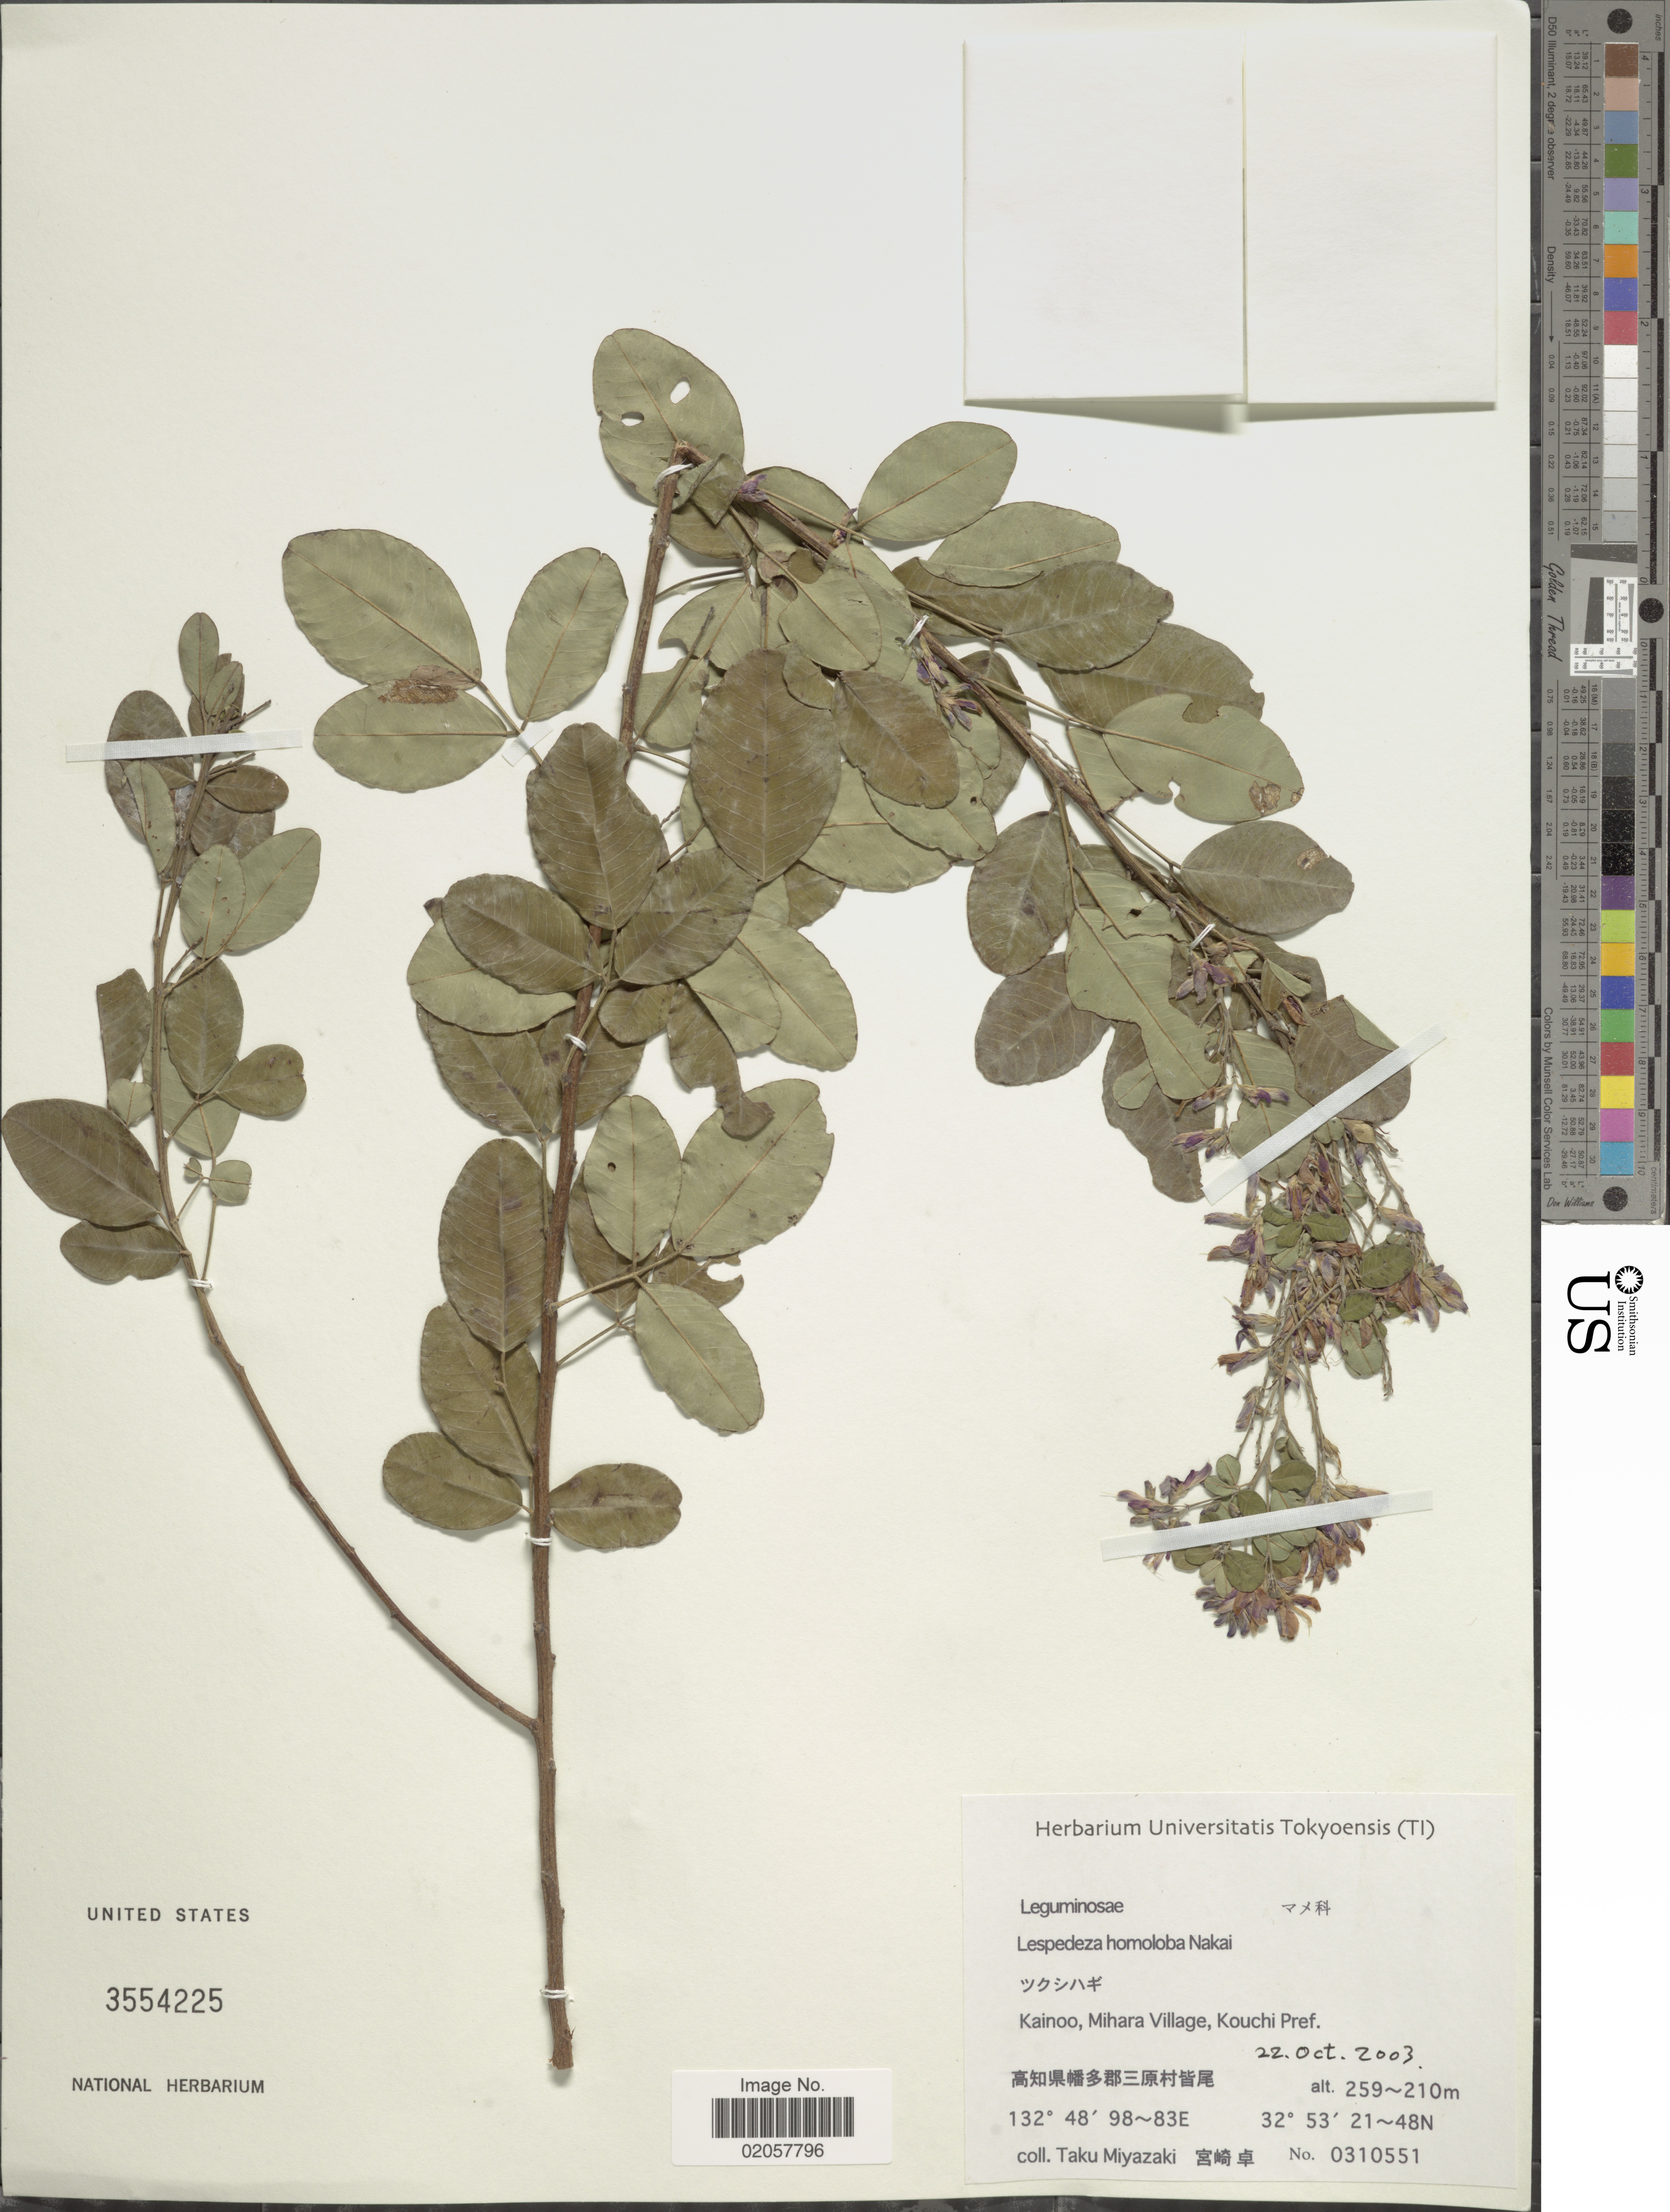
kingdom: Plantae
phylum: Tracheophyta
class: Magnoliopsida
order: Fabales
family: Fabaceae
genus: Lespedeza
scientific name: Lespedeza homoloba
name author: Nakai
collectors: T. Miyazaki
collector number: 0310551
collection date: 2003-10-22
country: Japan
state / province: Koti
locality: Kainoo, Minhara Village, Kouchi Pref.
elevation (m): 210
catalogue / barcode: US 3554225